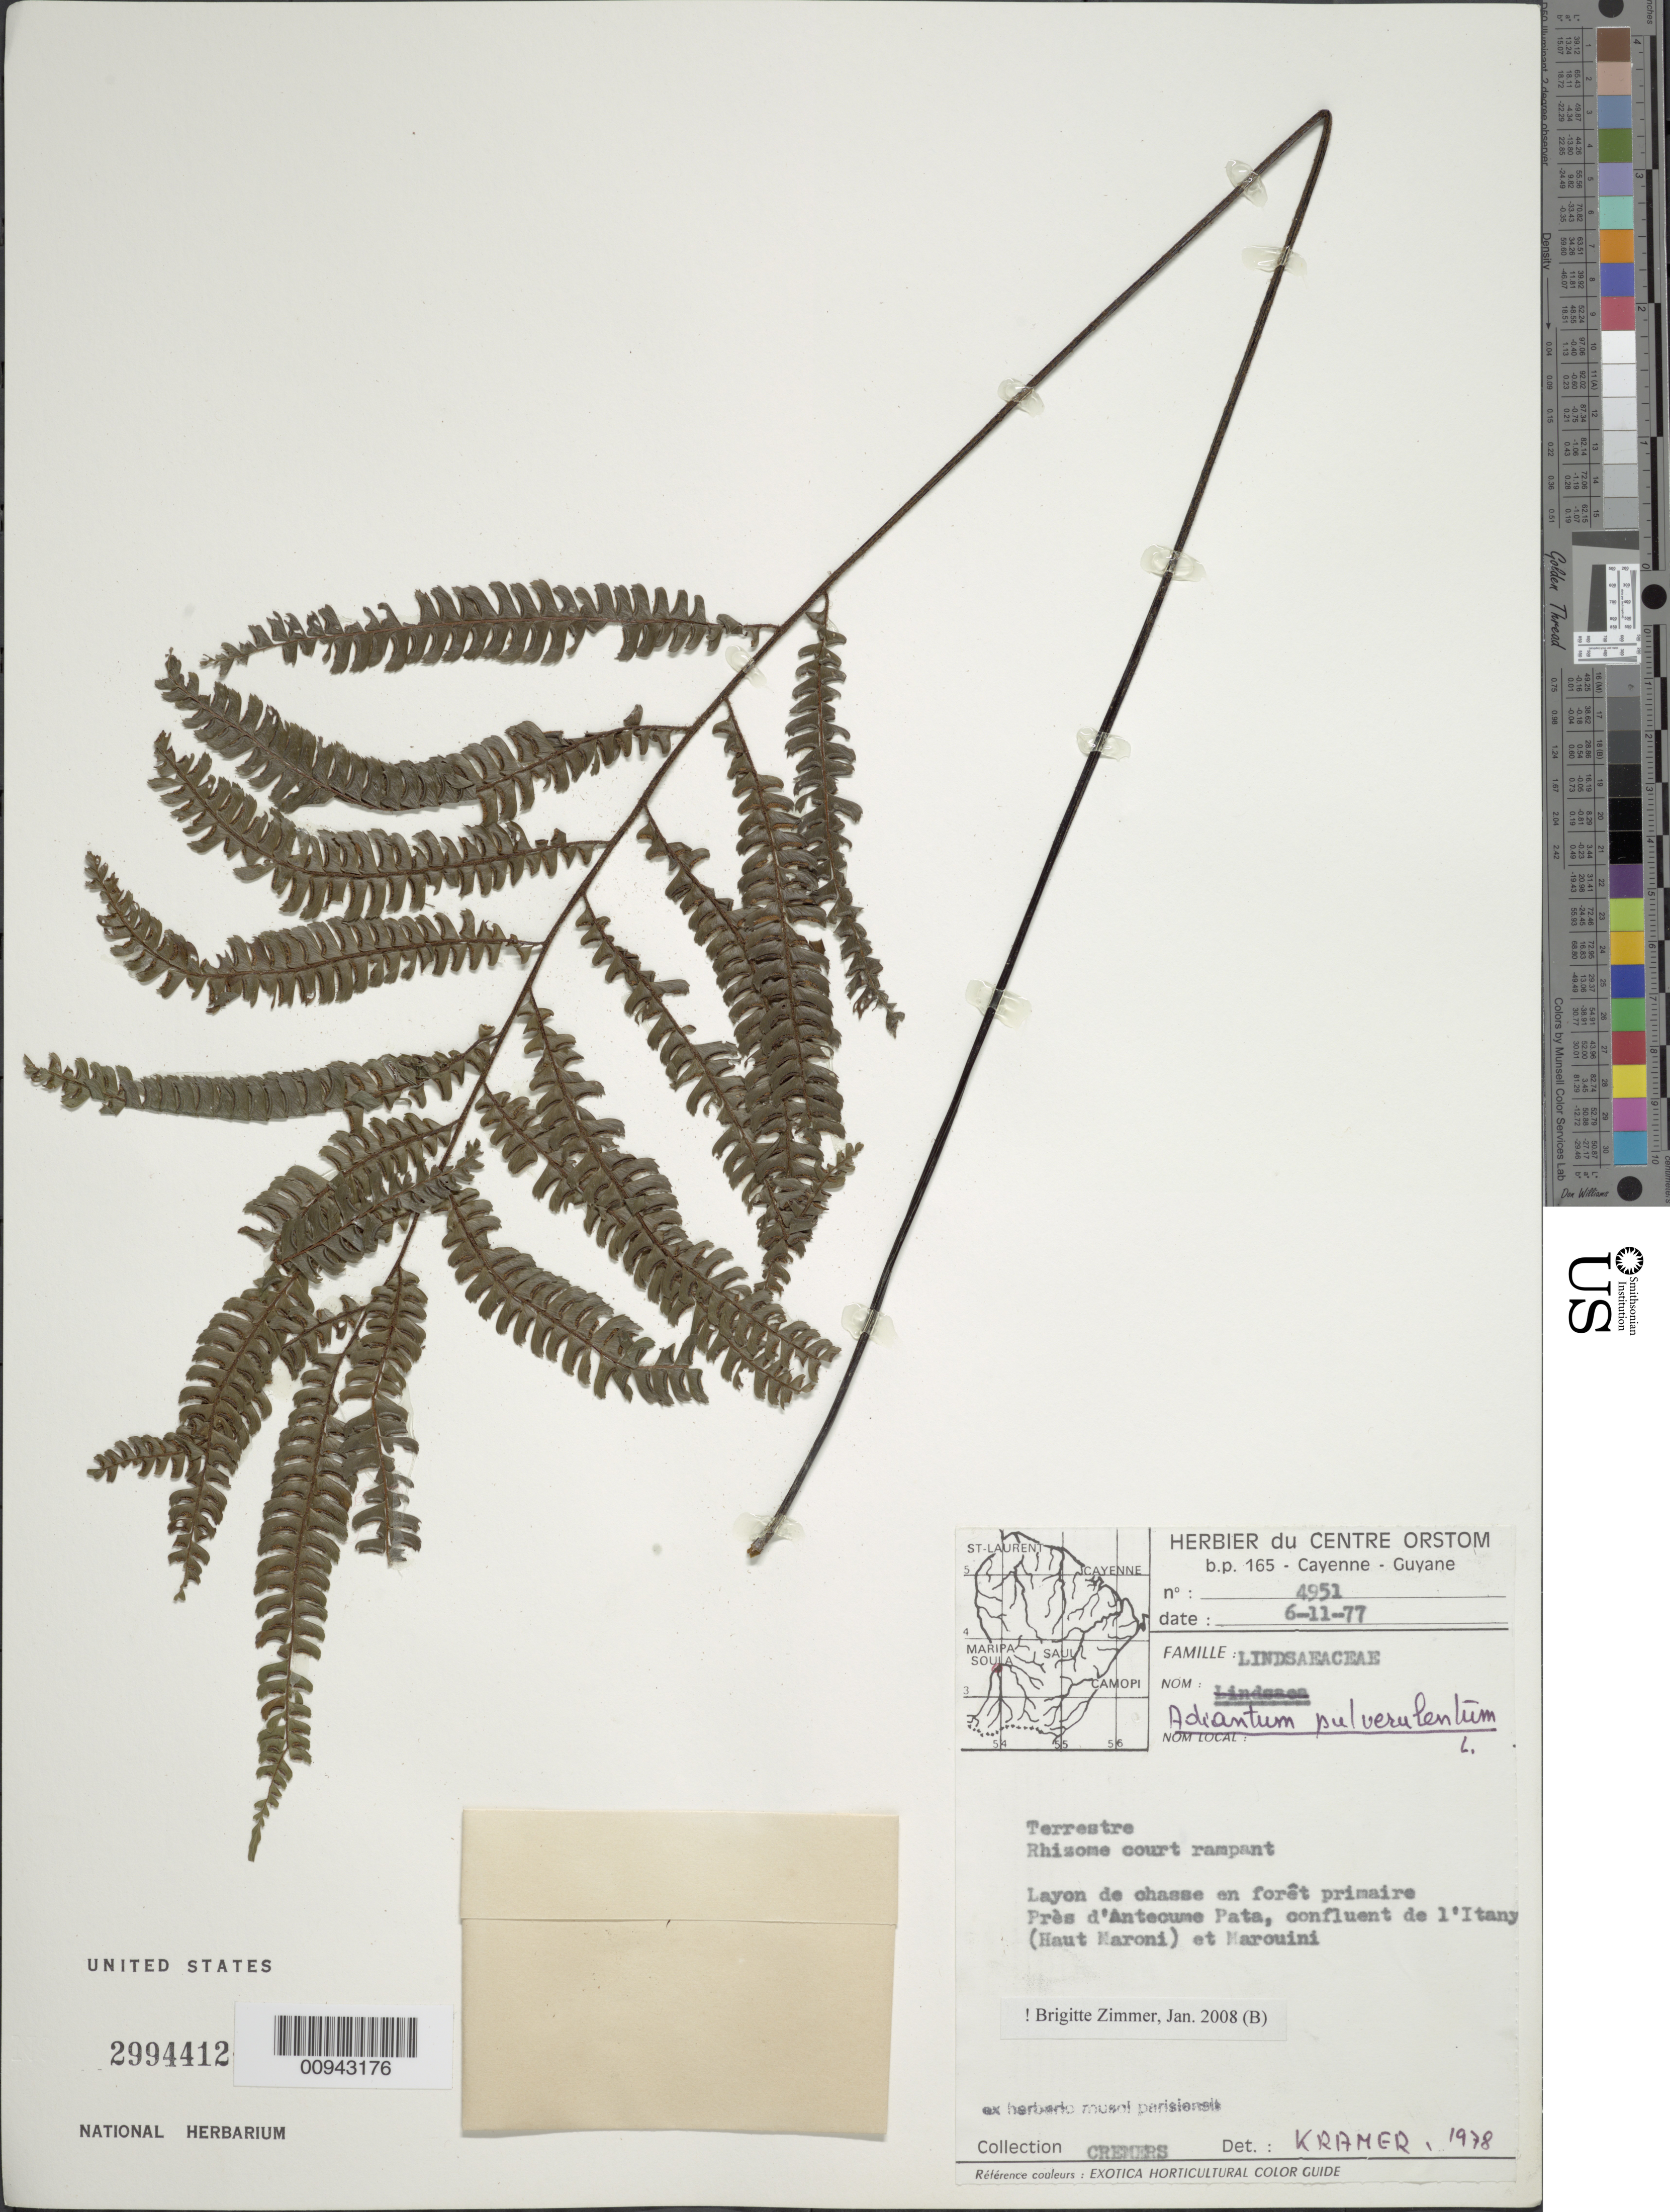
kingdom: Plantae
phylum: Tracheophyta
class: Polypodiopsida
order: Polypodiales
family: Pteridaceae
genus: Adiantum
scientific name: Adiantum pulverulentum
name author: L.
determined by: Zimmer, B.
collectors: G. Cremers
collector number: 4951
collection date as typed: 6-Nov-77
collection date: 1977-11-06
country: French Guiana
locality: Ile d'Antécume Pata, confl. de l'Itany (Haut Maroni) et du Marouini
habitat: Layon de chasse enforet primaire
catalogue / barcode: US 2994412